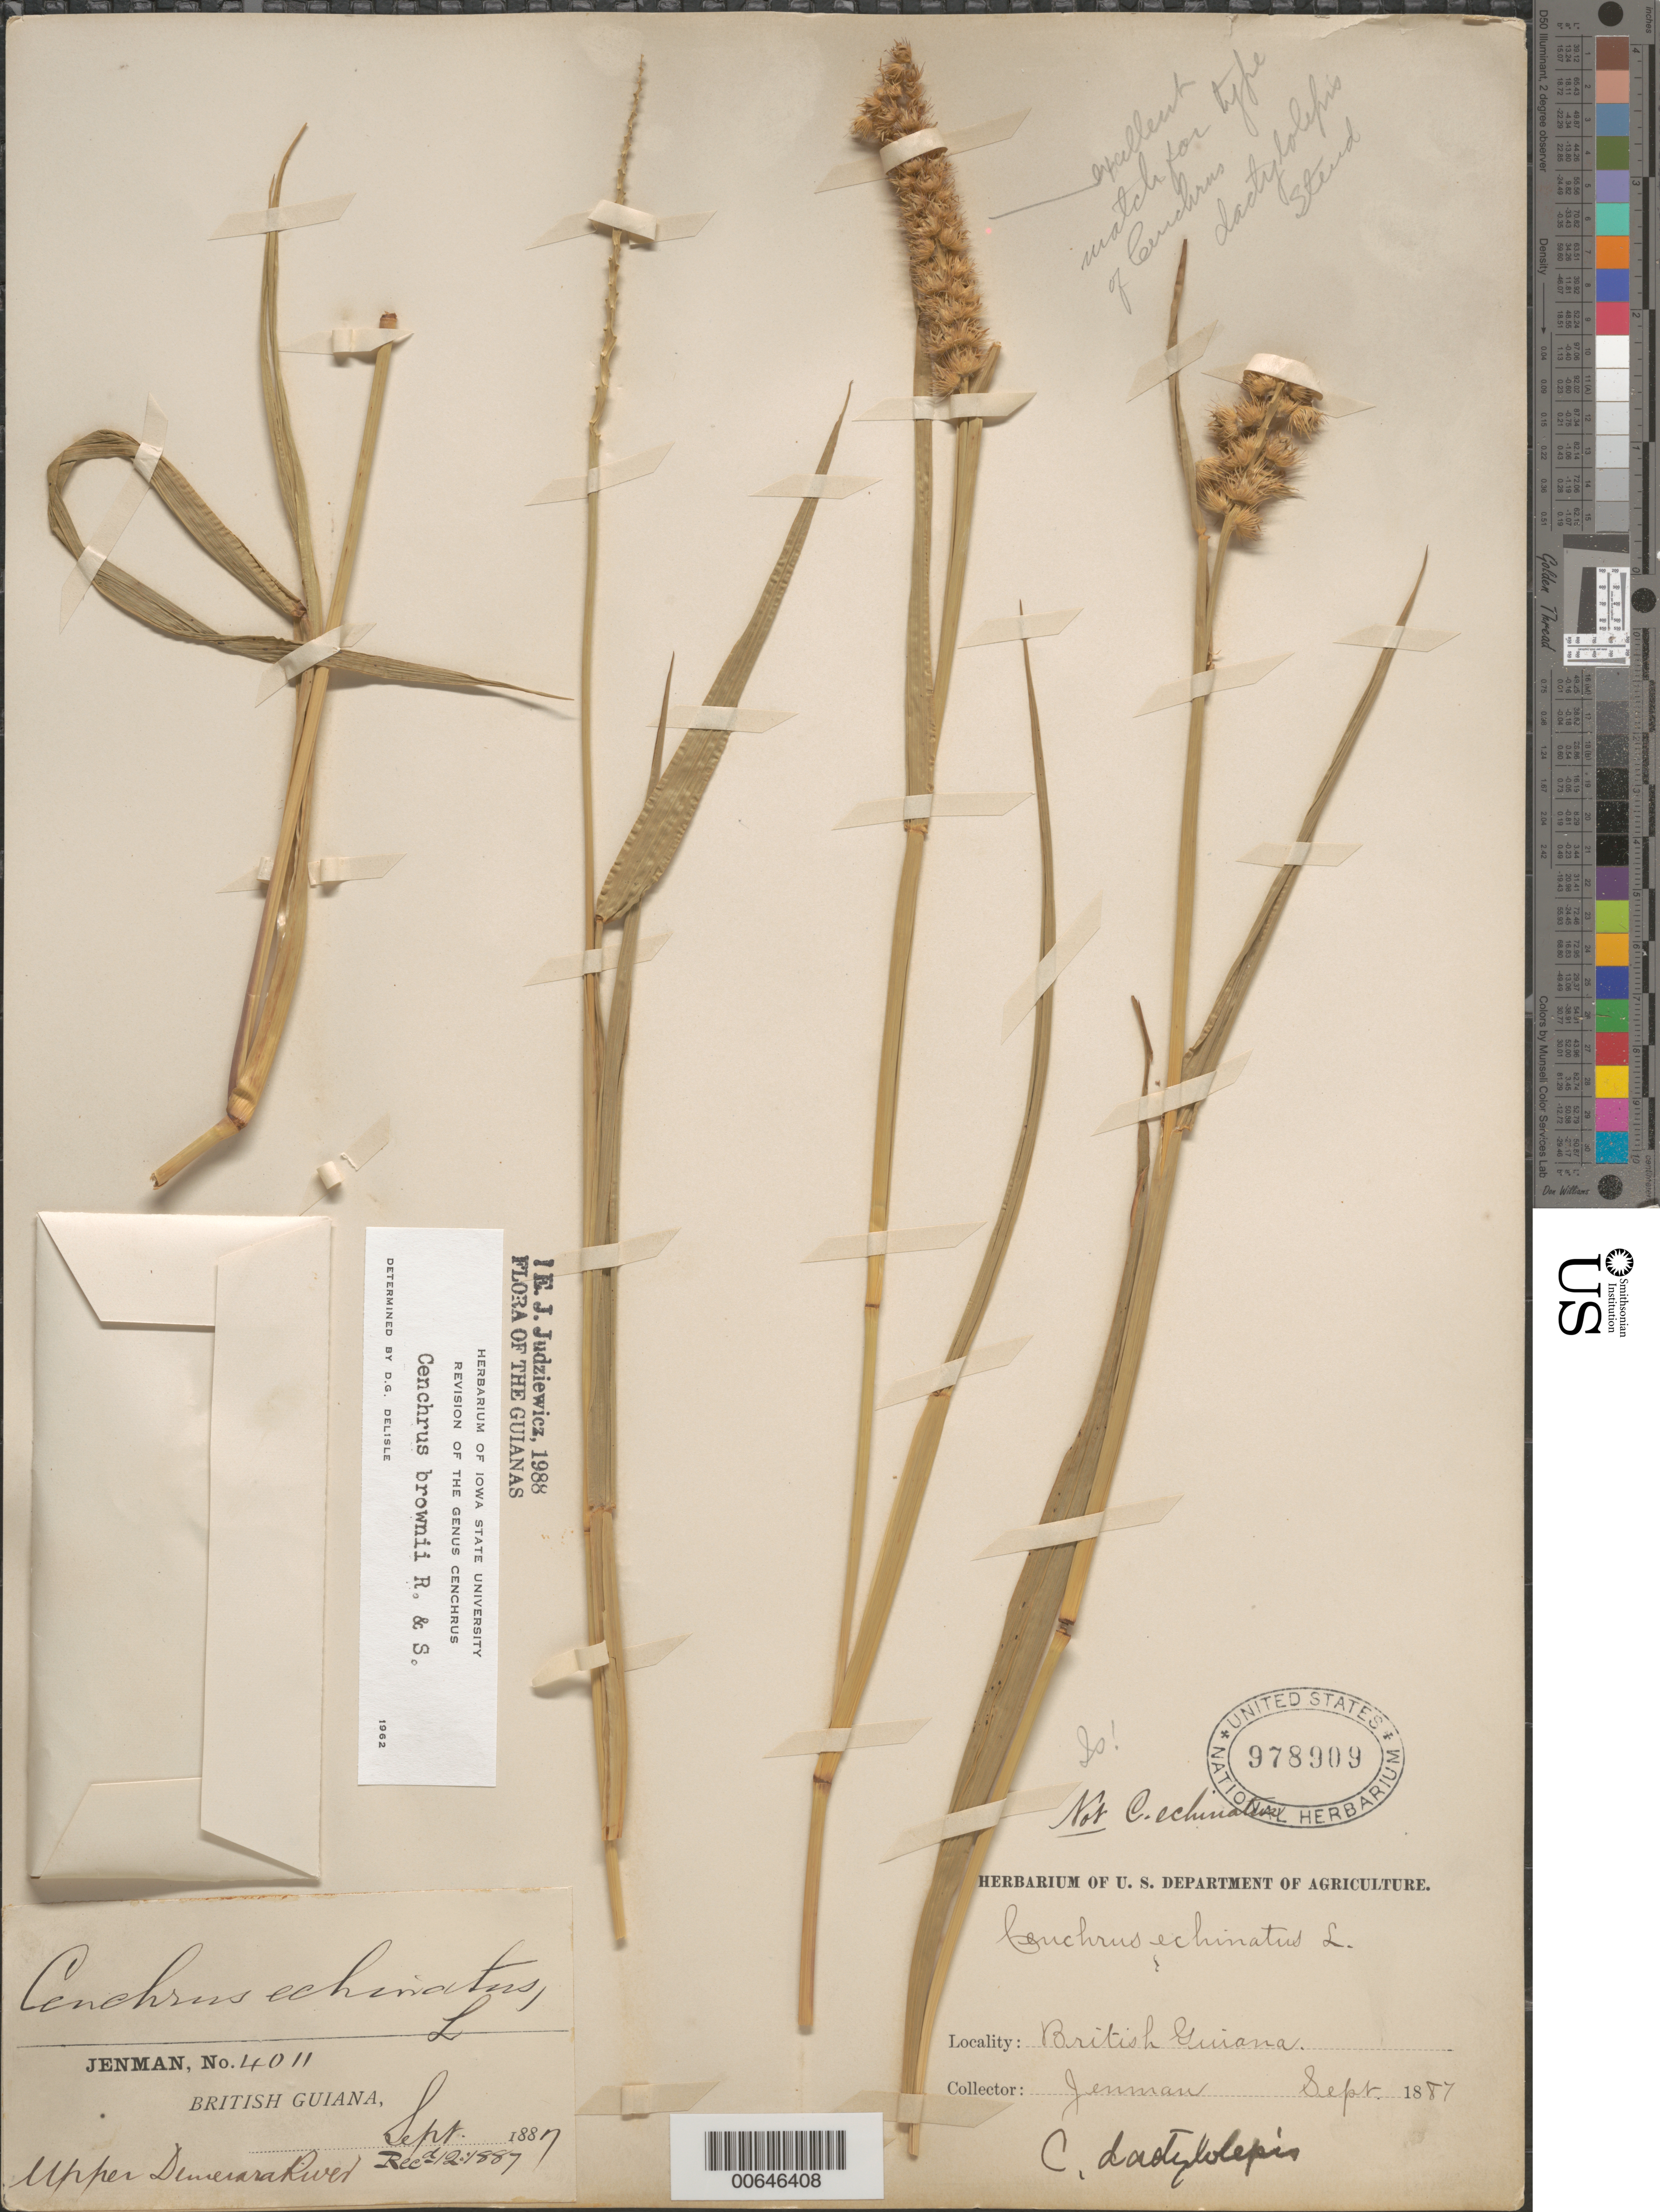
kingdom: Plantae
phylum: Tracheophyta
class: Liliopsida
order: Poales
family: Poaceae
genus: Cenchrus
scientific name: Cenchrus brownii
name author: Roem. & Schult.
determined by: Judziewicz, E. J.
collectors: G. S. Jenman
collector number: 4011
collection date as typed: September 1887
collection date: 1887-09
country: Guyana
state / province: U. Demerara-Berbice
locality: Upper Demerara River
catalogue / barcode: US 978909